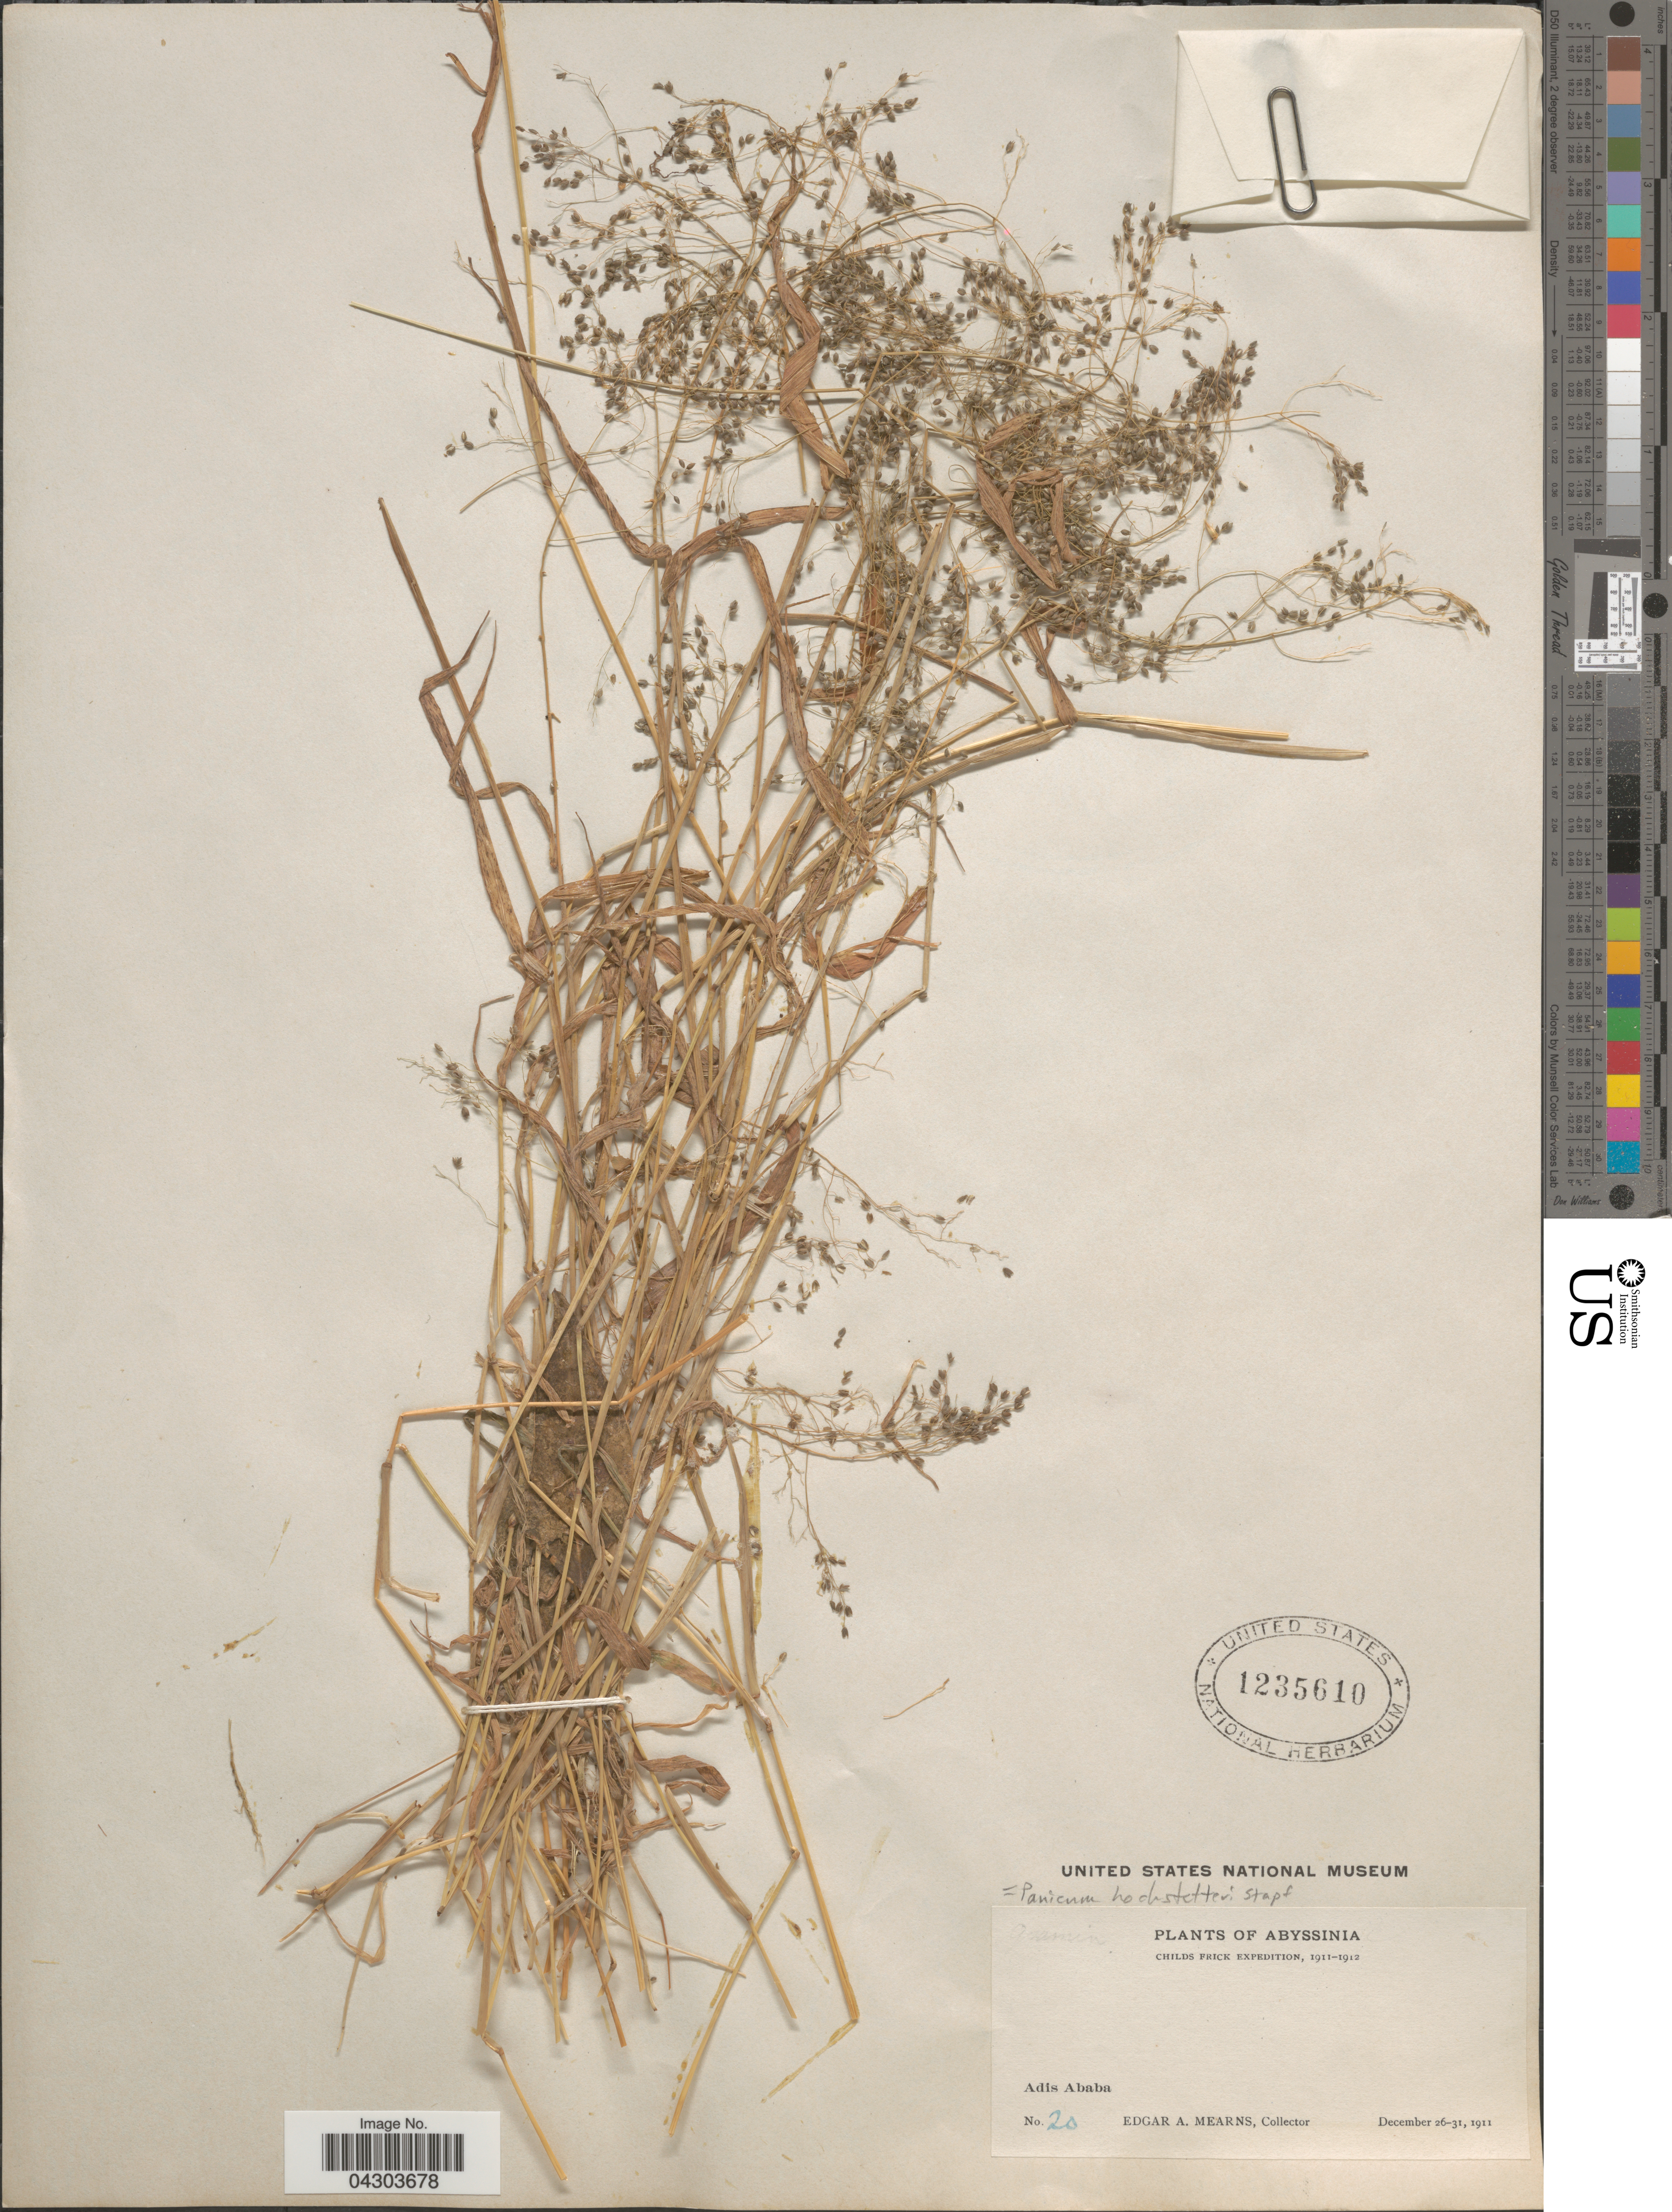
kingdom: Plantae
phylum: Tracheophyta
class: Liliopsida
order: Poales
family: Poaceae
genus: Panicum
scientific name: Panicum hochstetteri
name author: Steud.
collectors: E. A. Mearns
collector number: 20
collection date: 1911-12-26/1911-12-31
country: Ethiopia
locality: Abyssinia. Childs Frick Expedition, 1911-1912. Adis Ababa.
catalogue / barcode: US 1235610